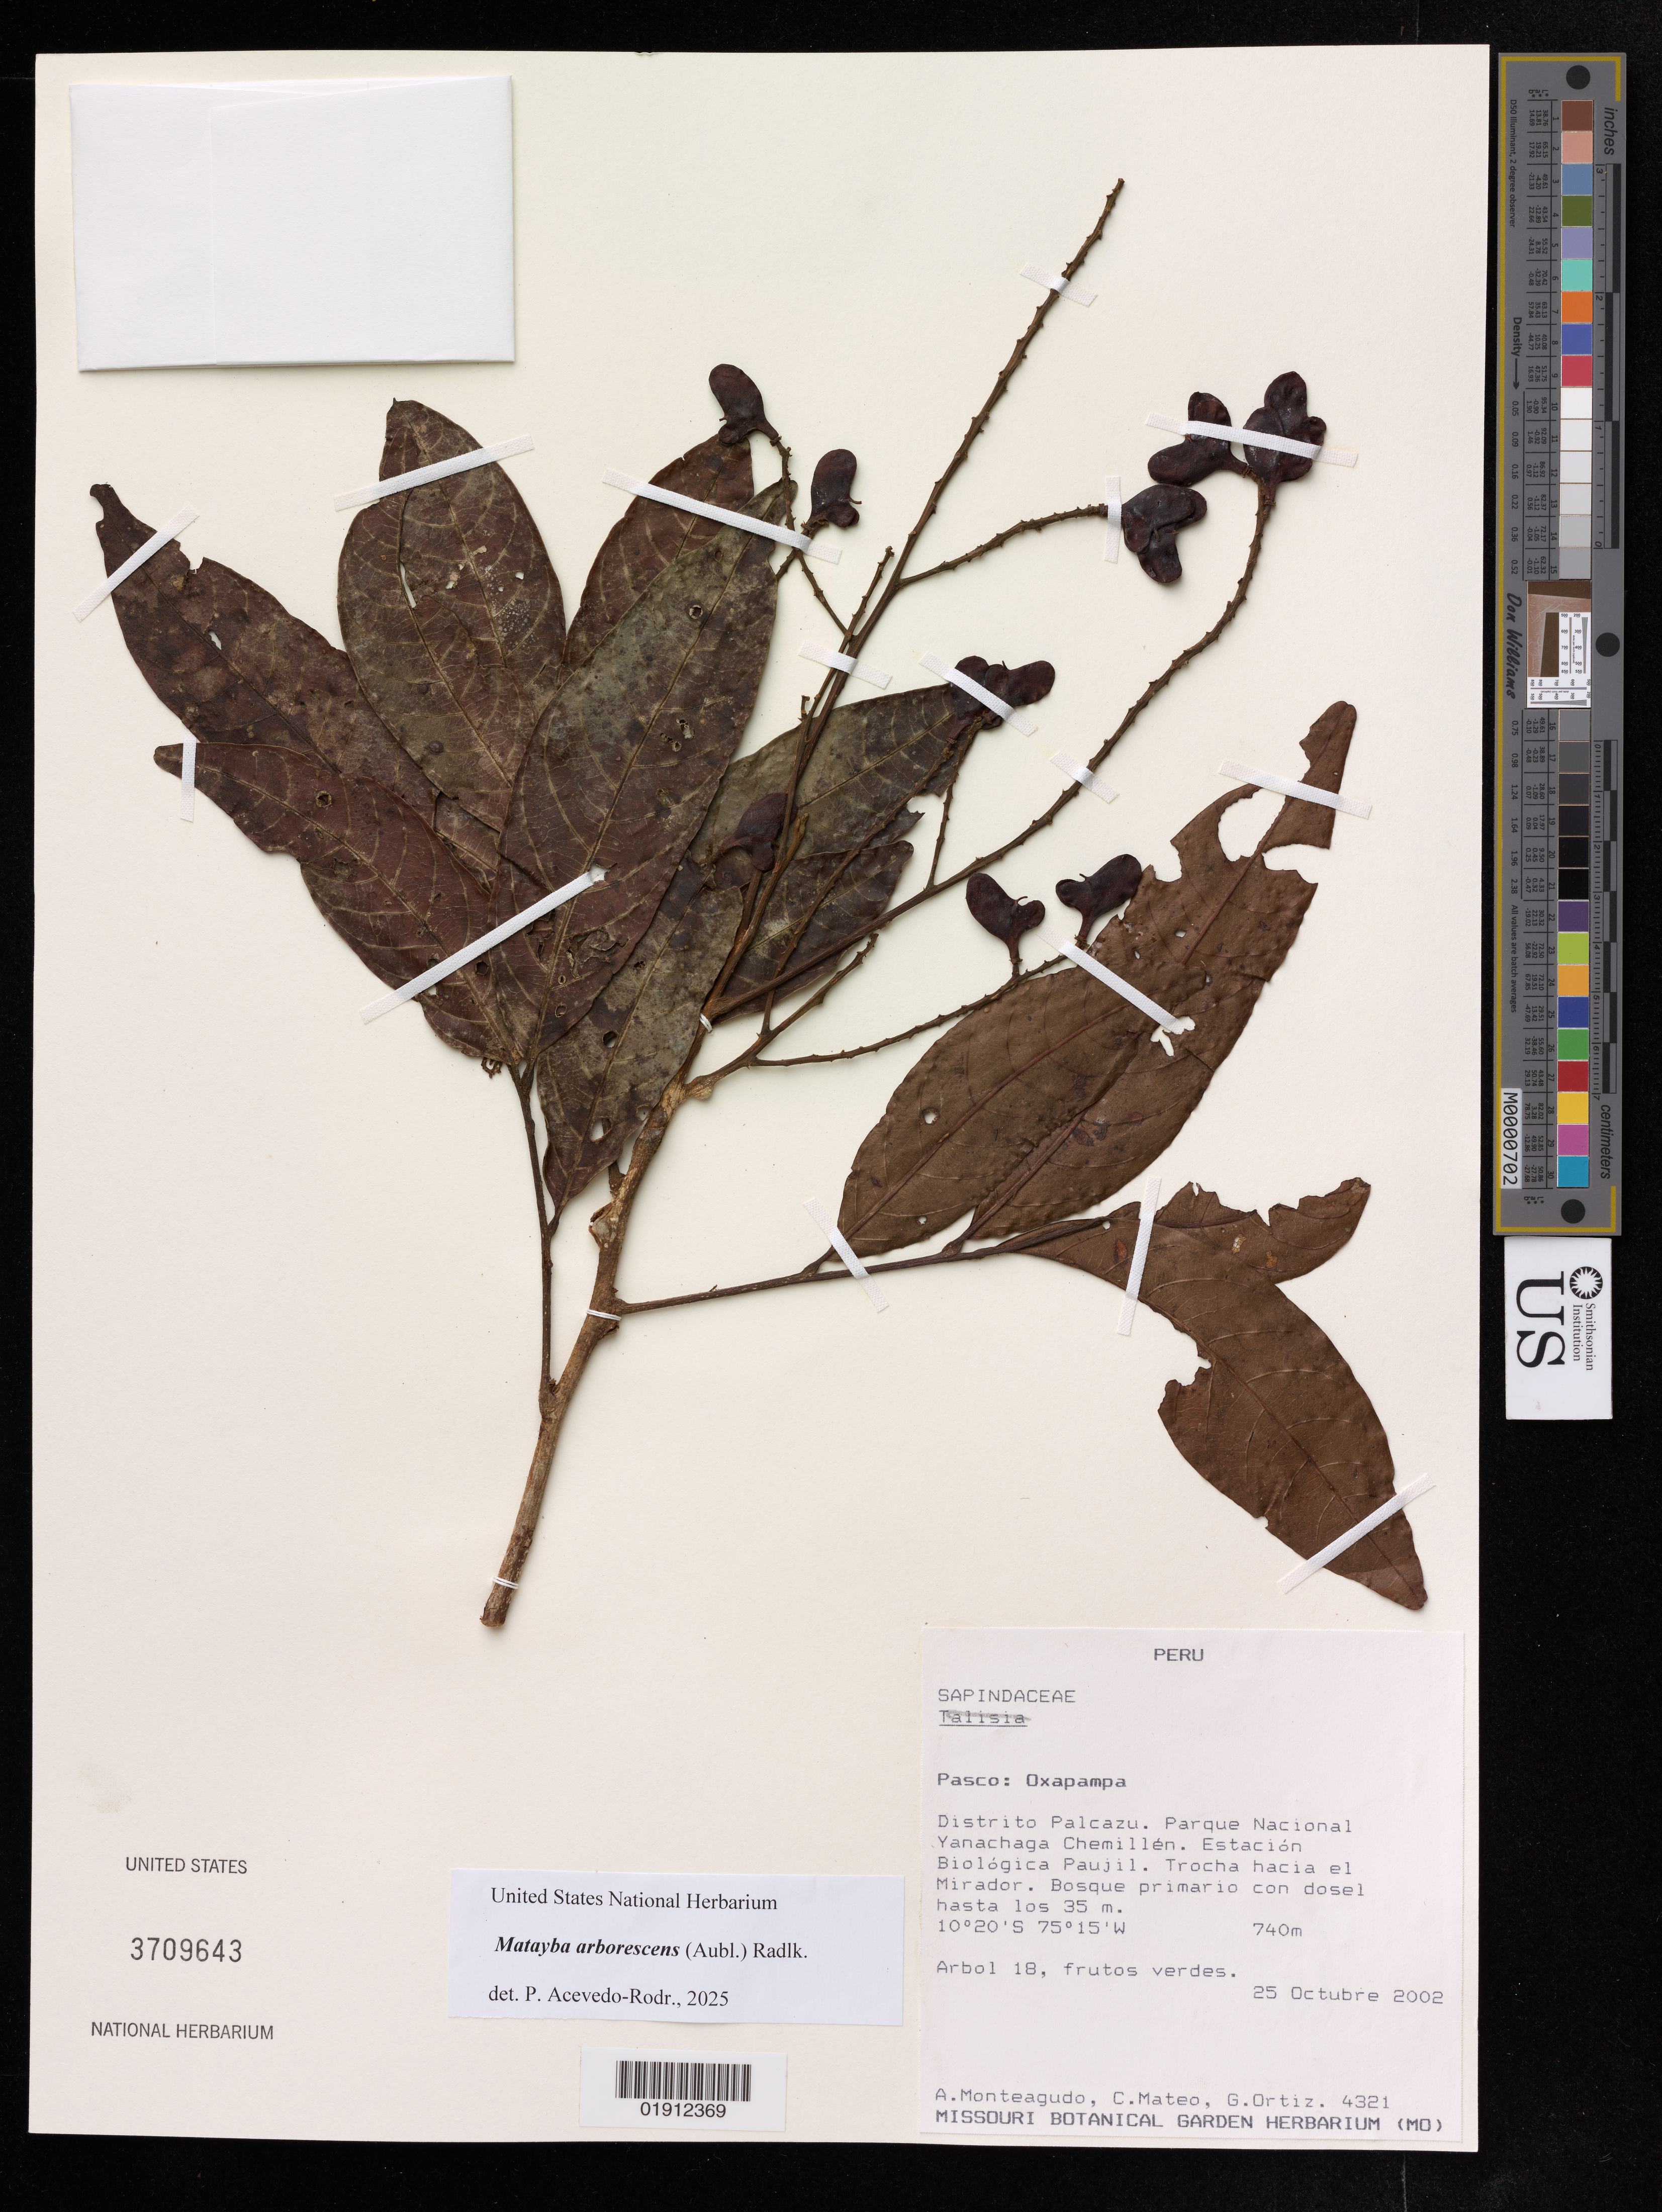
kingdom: Plantae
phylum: Tracheophyta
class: Magnoliopsida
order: Sapindales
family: Sapindaceae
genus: Matayba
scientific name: Matayba arborescens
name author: (Aubl.) Radlk.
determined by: Acevedo-Rodriguez, P., (US), Smithsonian Institution - National Museum of Natural History (UNITED STATES)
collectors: A. Monteagudo, C. Mateo & G. Ortiz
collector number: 4321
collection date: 2002-10-25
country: Peru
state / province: Pasco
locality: Oxapampa, Distrito Palcazu. Parque Nacioinal Yanachaga Chemillén, a una hora de la Estación Biológica Paujil. Trocha hacia el Mirador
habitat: Bosque primario con dosel hasta los 35 m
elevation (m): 740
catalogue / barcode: US 3709643